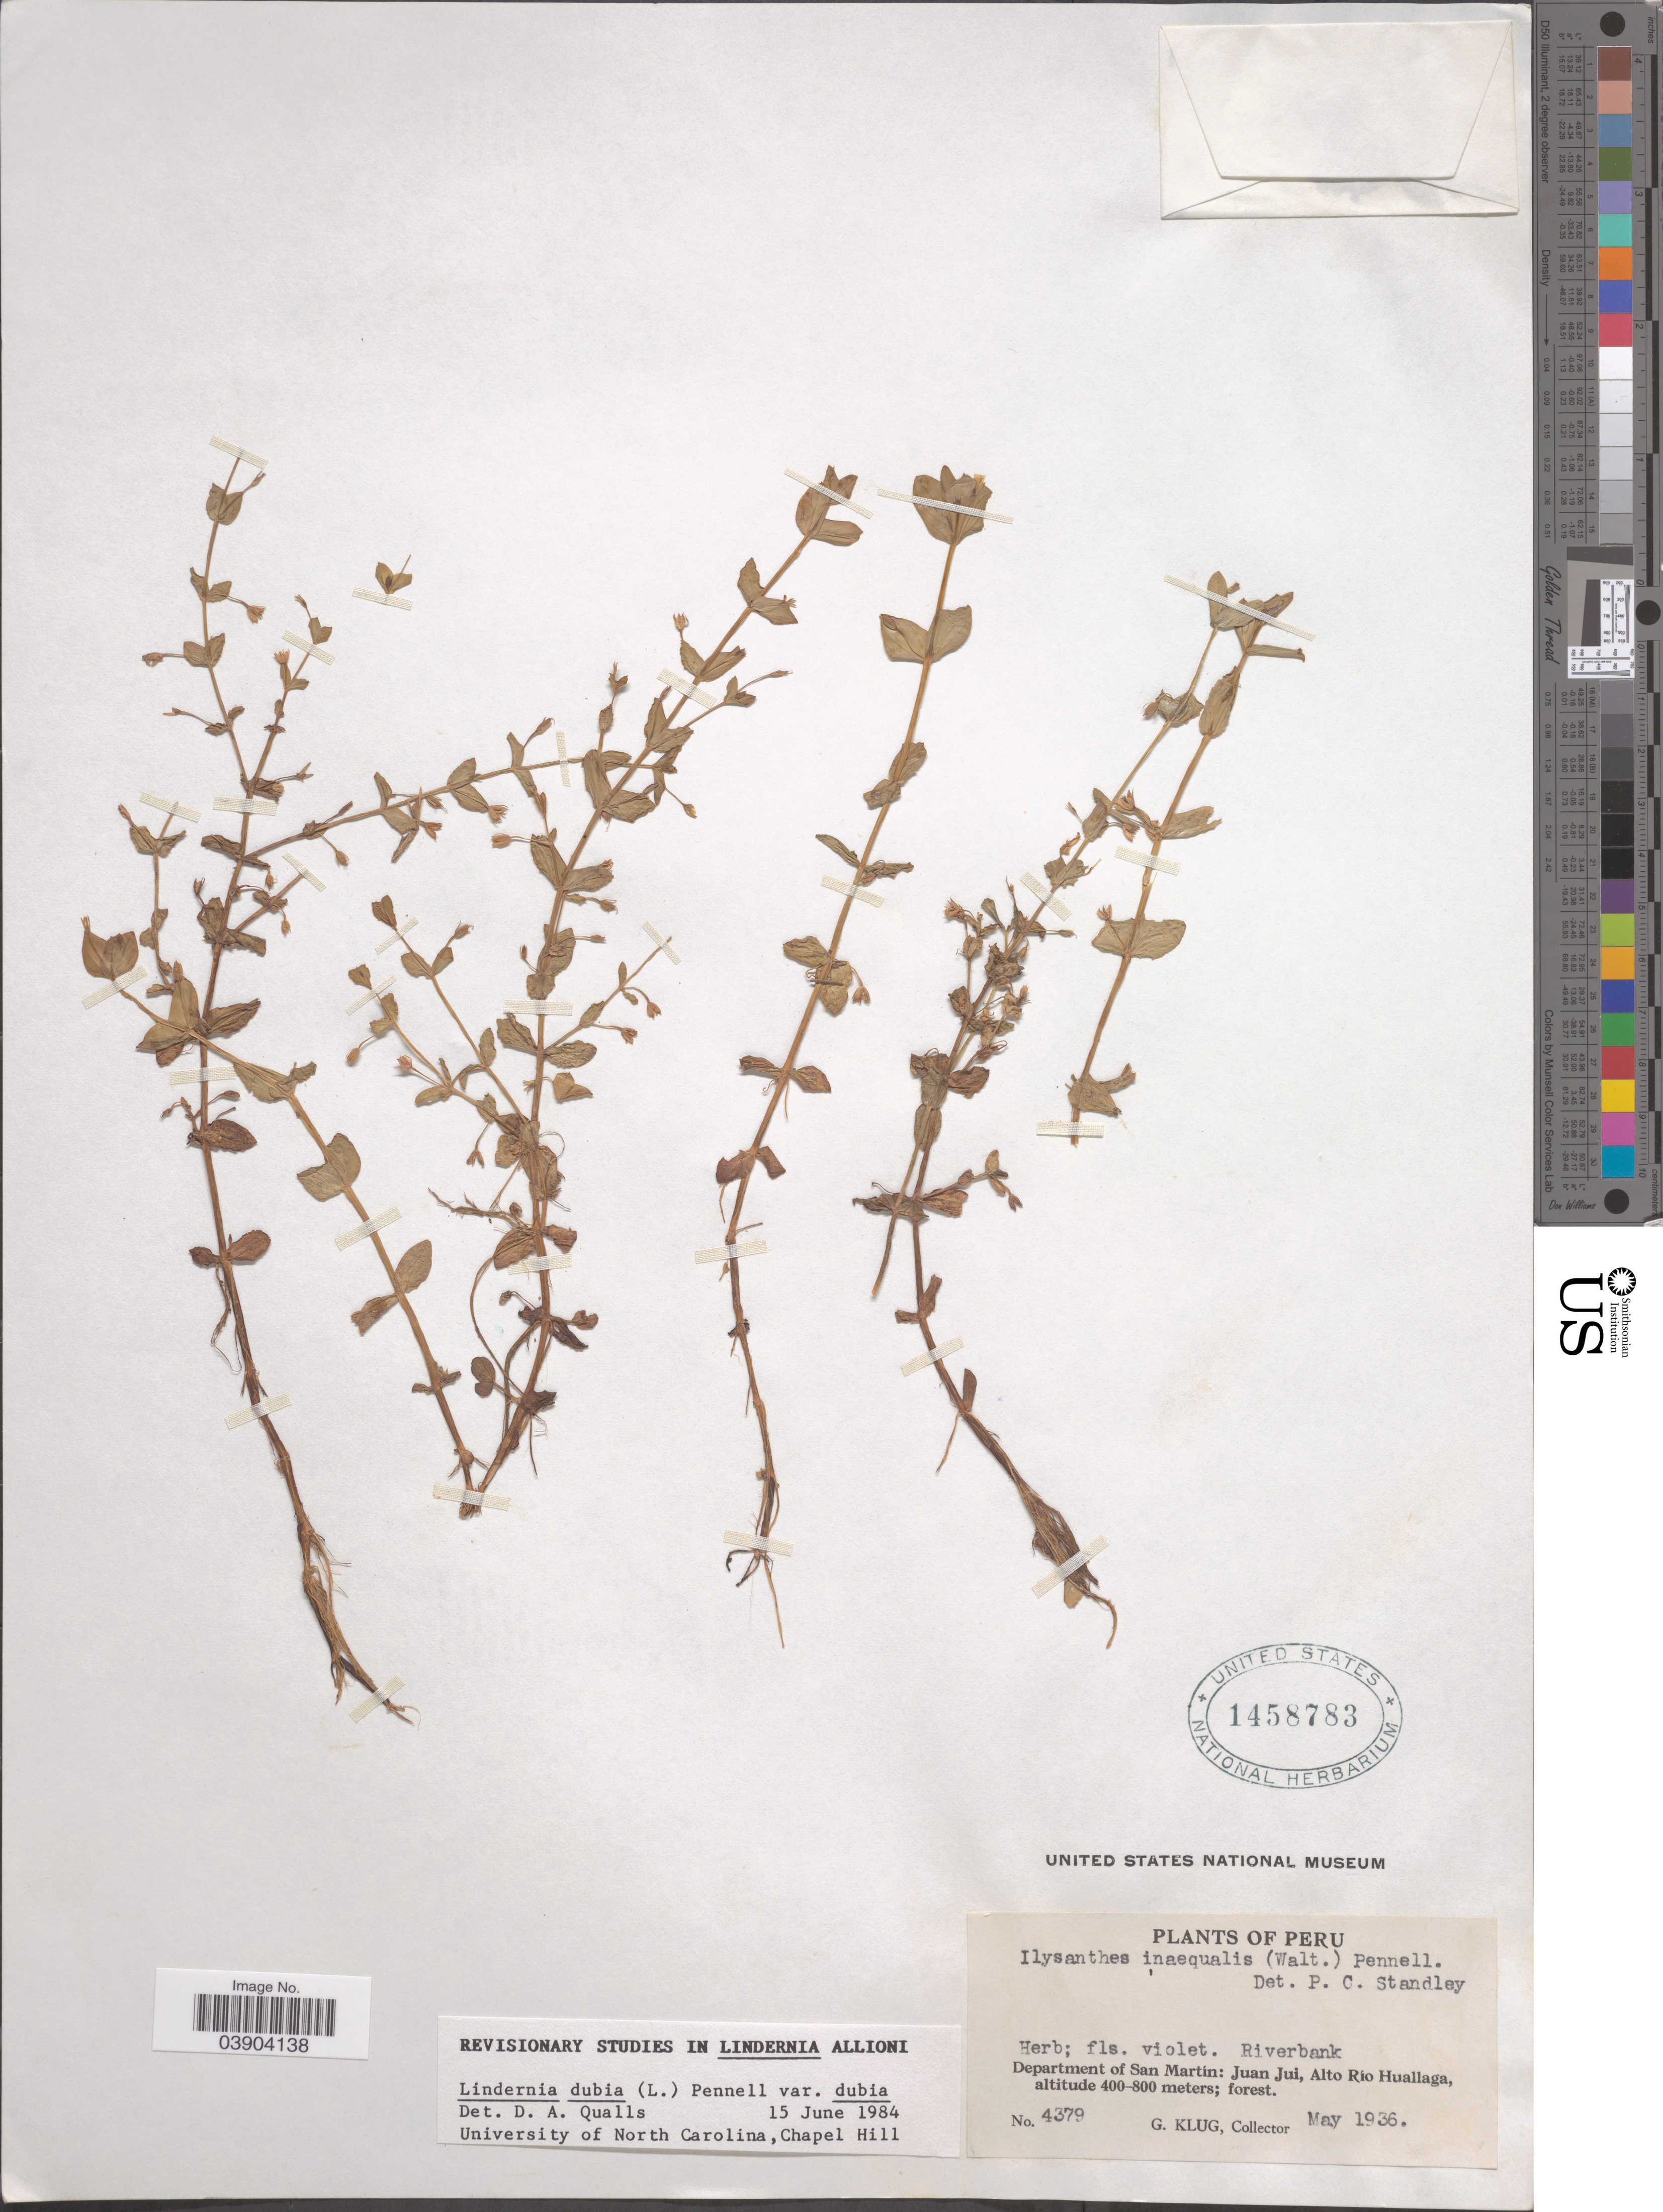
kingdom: Plantae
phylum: Tracheophyta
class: Magnoliopsida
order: Lamiales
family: Linderniaceae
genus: Lindernia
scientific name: Lindernia dubia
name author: (L.) Pennell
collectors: G. Klug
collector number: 4379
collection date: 1936-05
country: Peru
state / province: San Martín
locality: Department of San Martin: Juan Jui, Alto Río Huallaga.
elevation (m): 400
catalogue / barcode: US 1458783